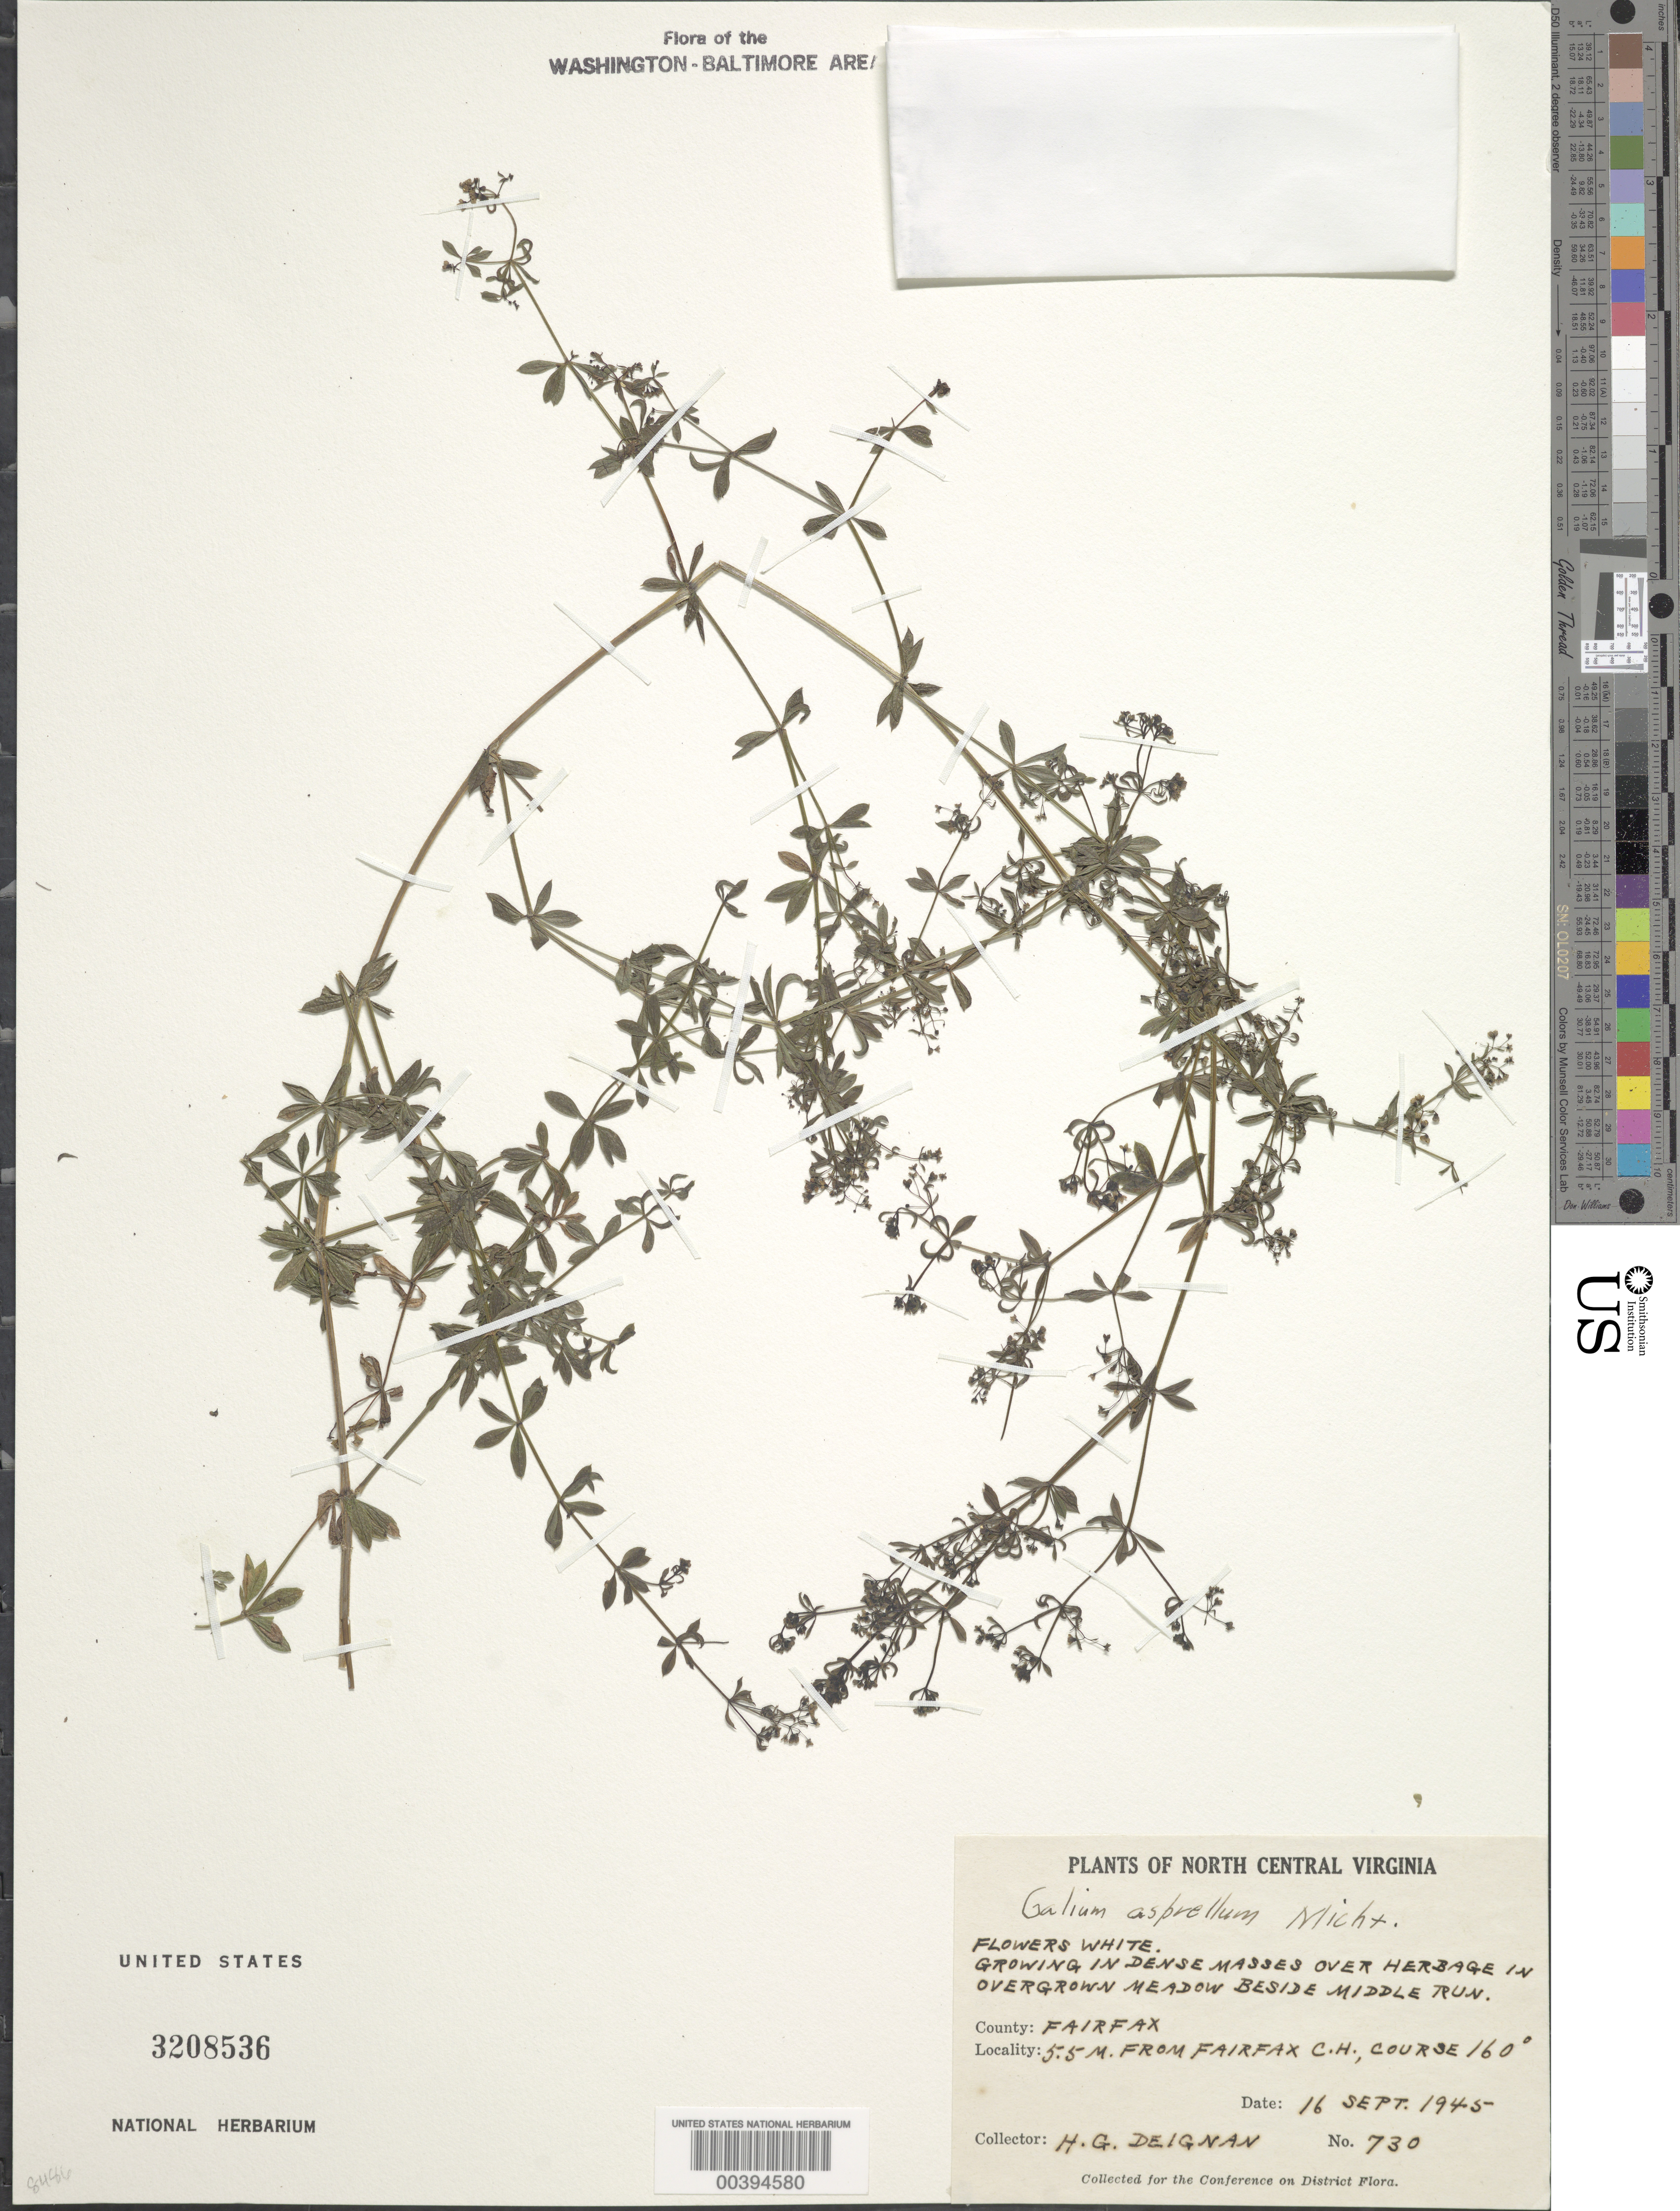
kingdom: Plantae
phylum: Tracheophyta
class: Magnoliopsida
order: Gentianales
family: Rubiaceae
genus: Galium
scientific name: Galium asprellum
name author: Michx.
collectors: H. Deignan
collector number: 730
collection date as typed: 16 Sep 1945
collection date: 1945-09-16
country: United States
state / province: Virginia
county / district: Fairfax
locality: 5.5 Mi from Fairfax Court House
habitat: Inovergrown meadow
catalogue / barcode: US 3208536